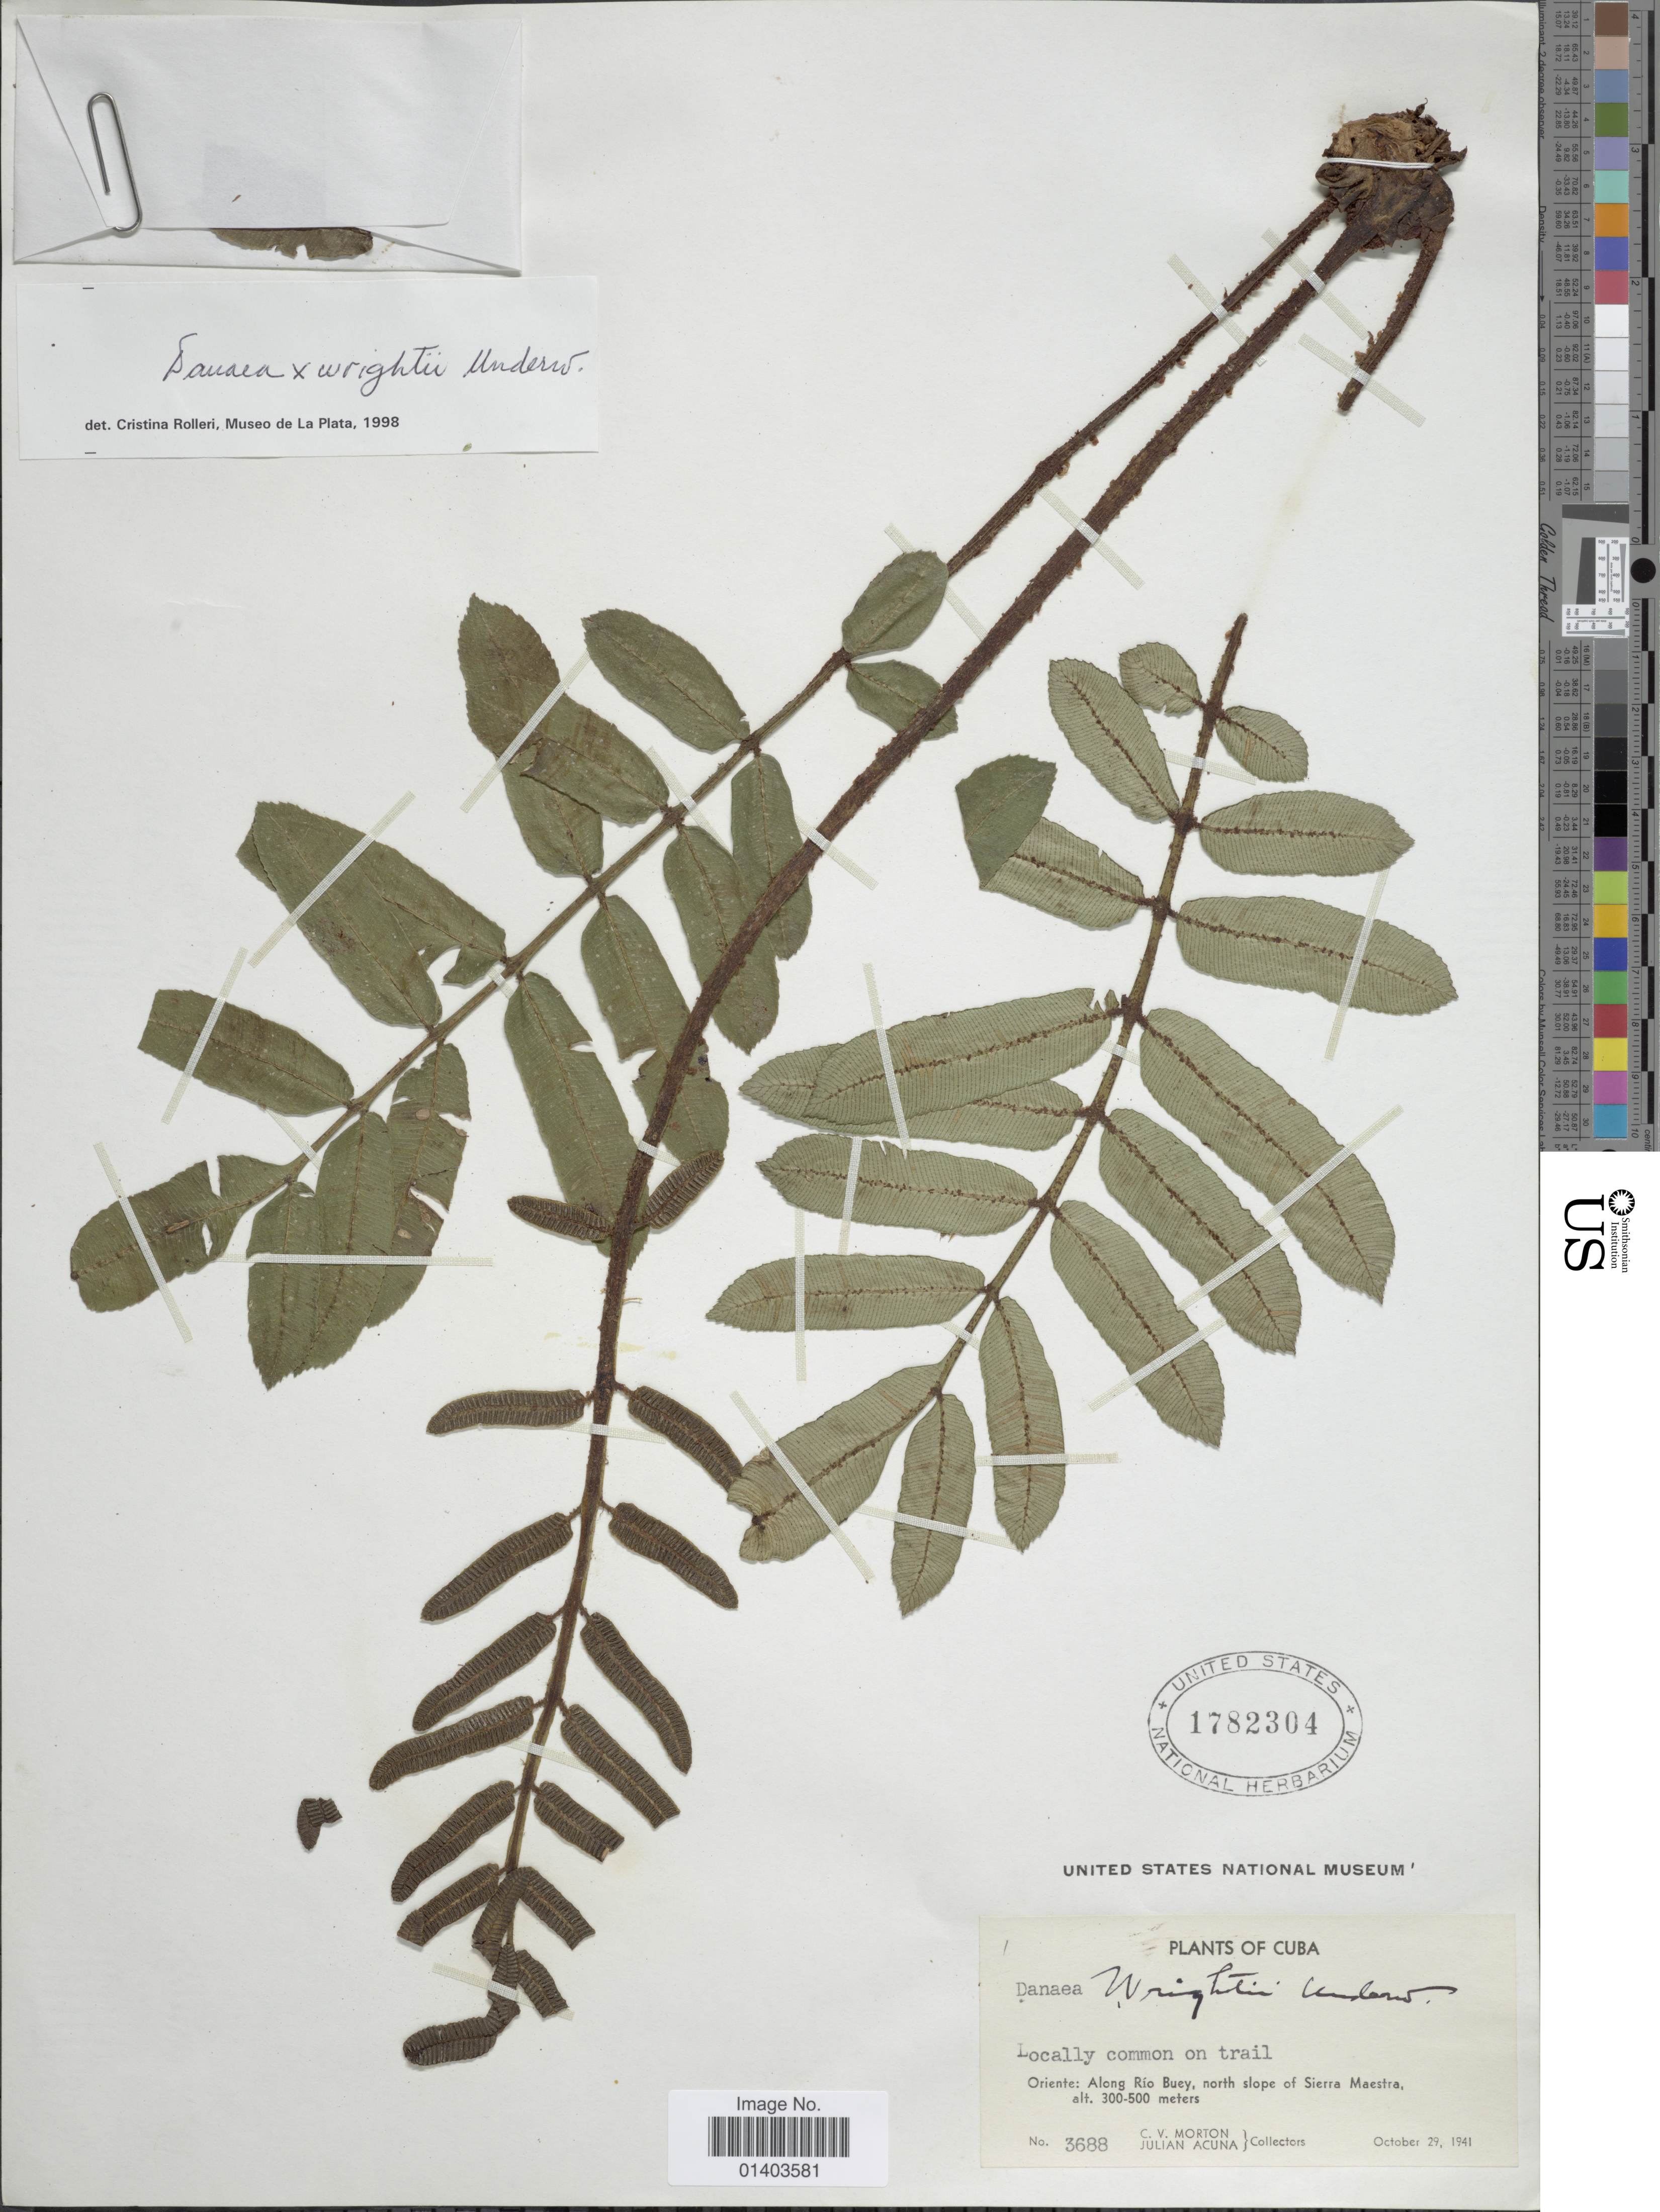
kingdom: Plantae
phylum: Tracheophyta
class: Polypodiopsida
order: Marattiales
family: Marattiaceae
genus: Danaea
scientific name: Danaea x wrightii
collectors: C. V. Morton & J. B. Acuña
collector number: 3688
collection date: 1941-10-29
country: Cuba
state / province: Oriente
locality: Along Río Buey, north slopes of Sierra Maestre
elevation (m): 300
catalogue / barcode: US 1782304